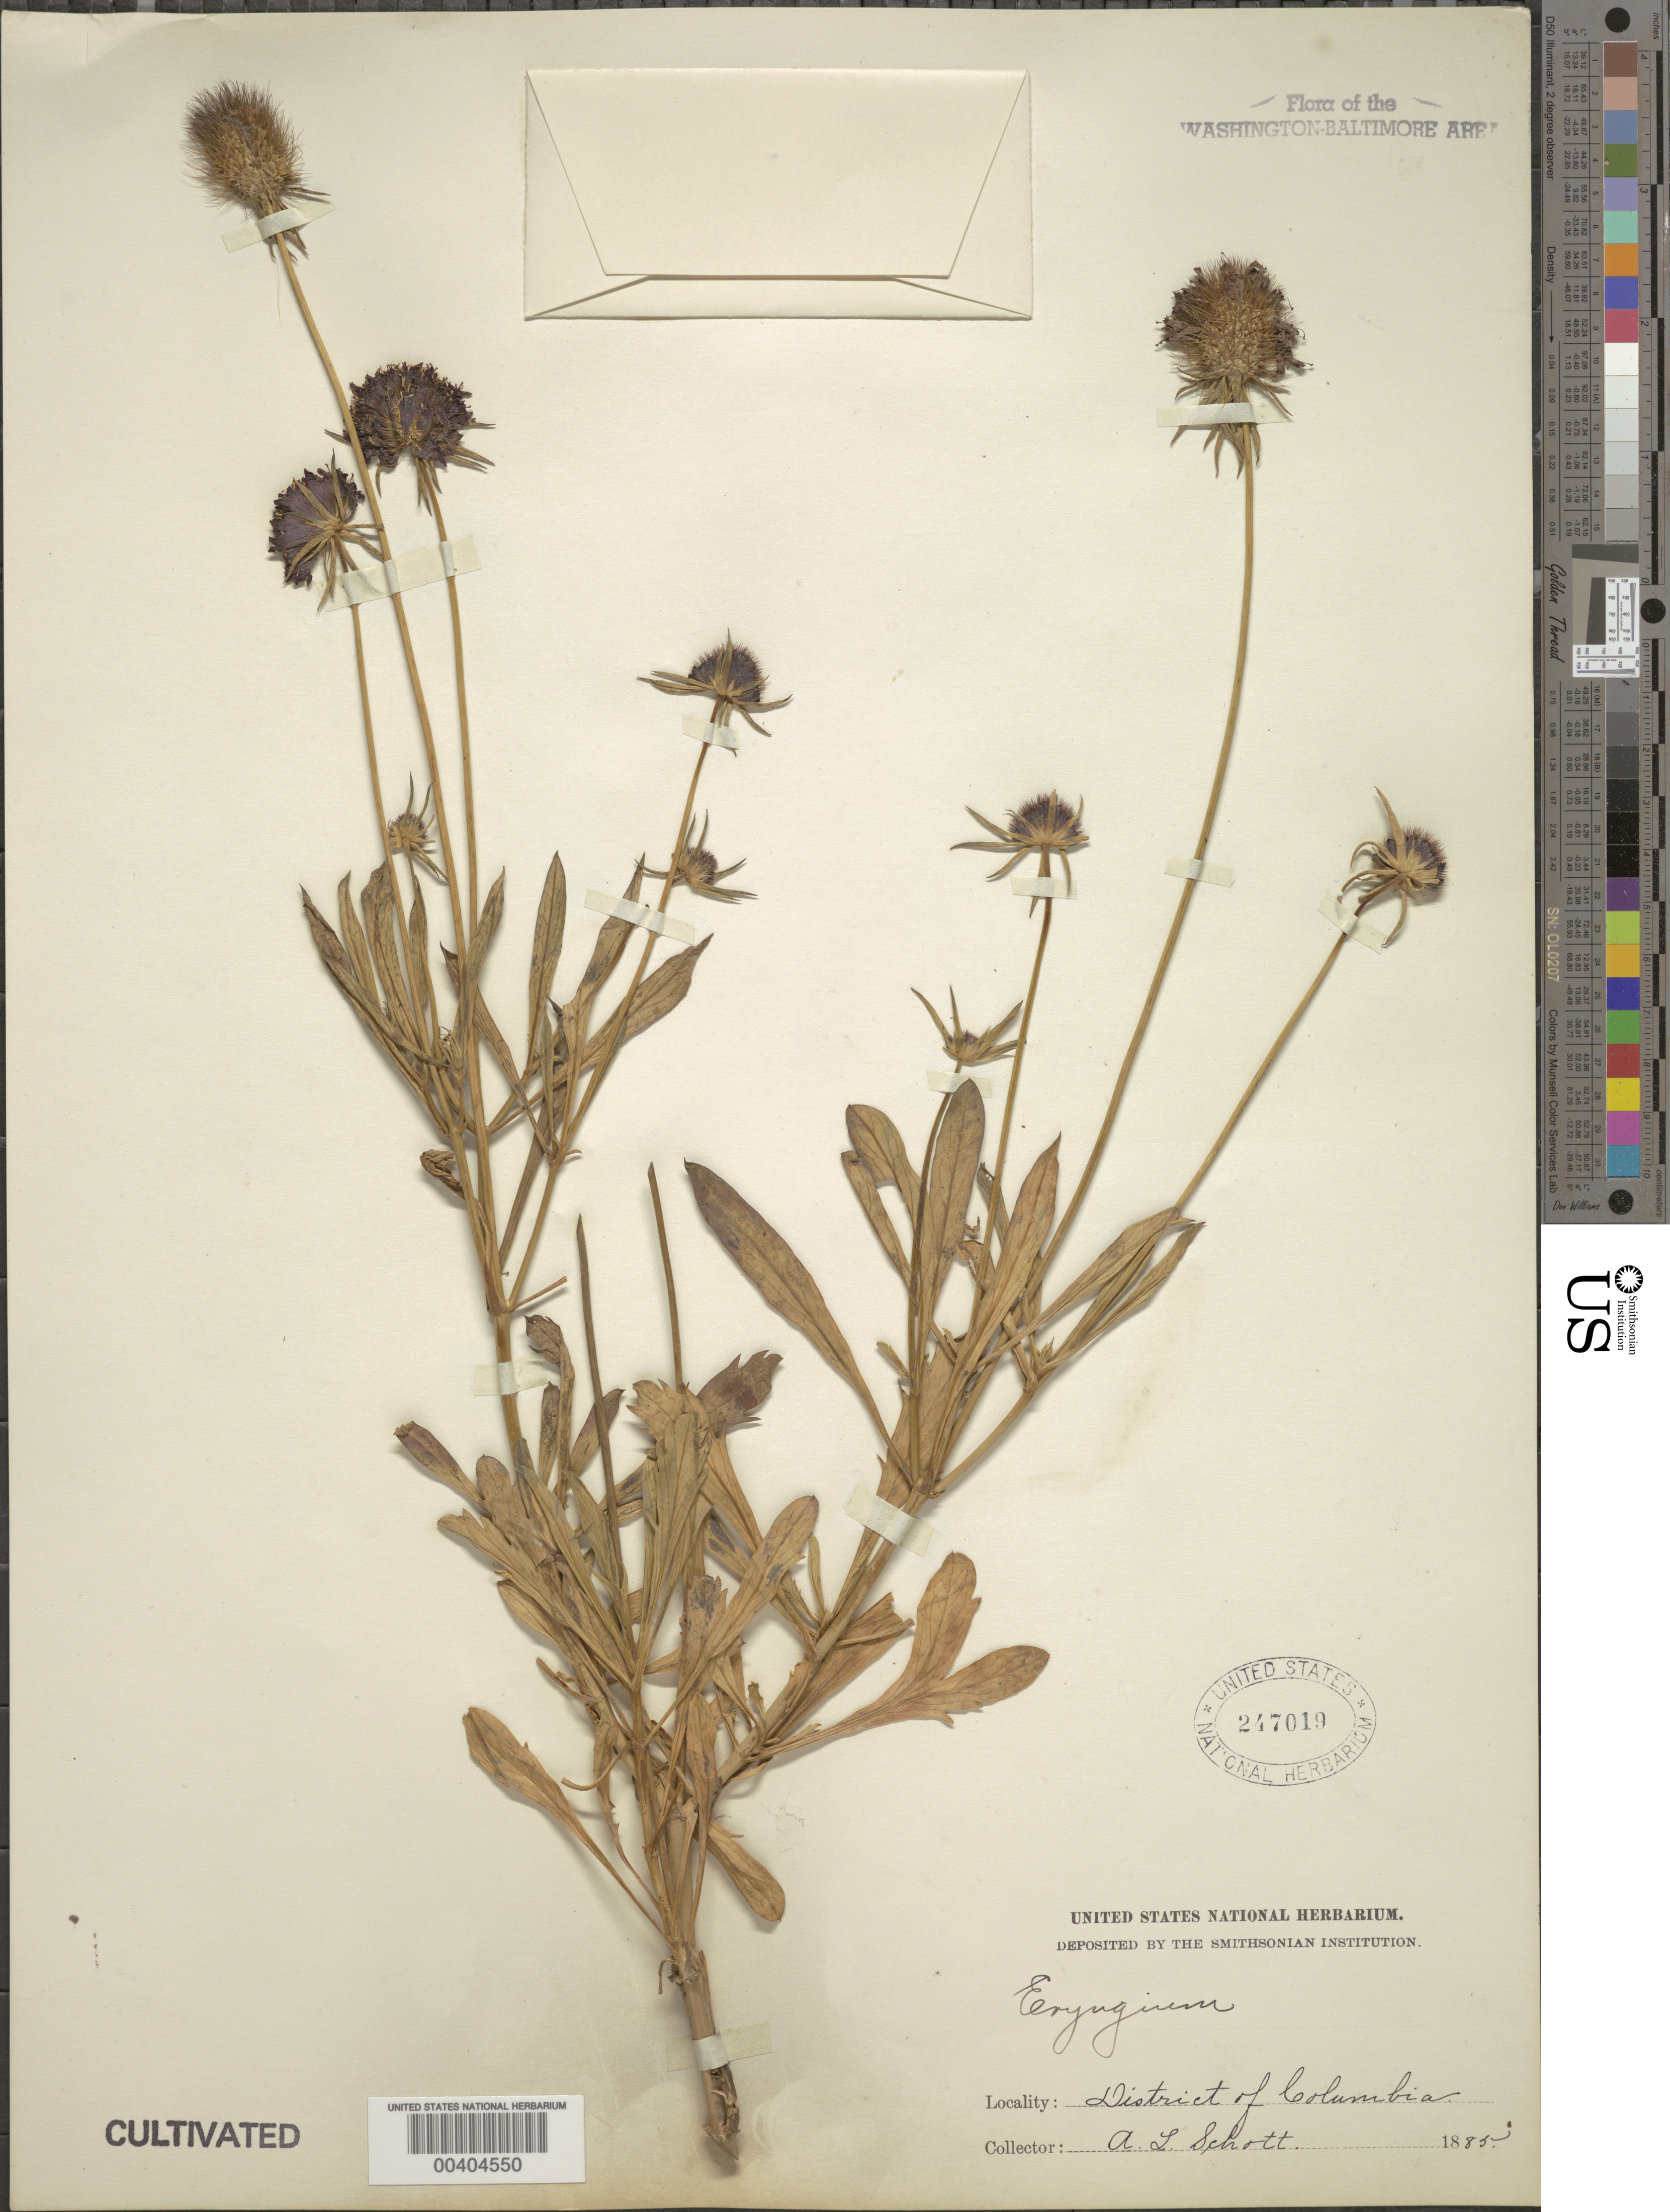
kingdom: Plantae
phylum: Tracheophyta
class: Magnoliopsida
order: Apiales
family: Apiaceae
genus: Eryngium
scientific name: Eryngium bourgatii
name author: Gouan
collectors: A. L. Schott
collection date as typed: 1885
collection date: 1885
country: United States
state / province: District of Columbia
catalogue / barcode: US 247019